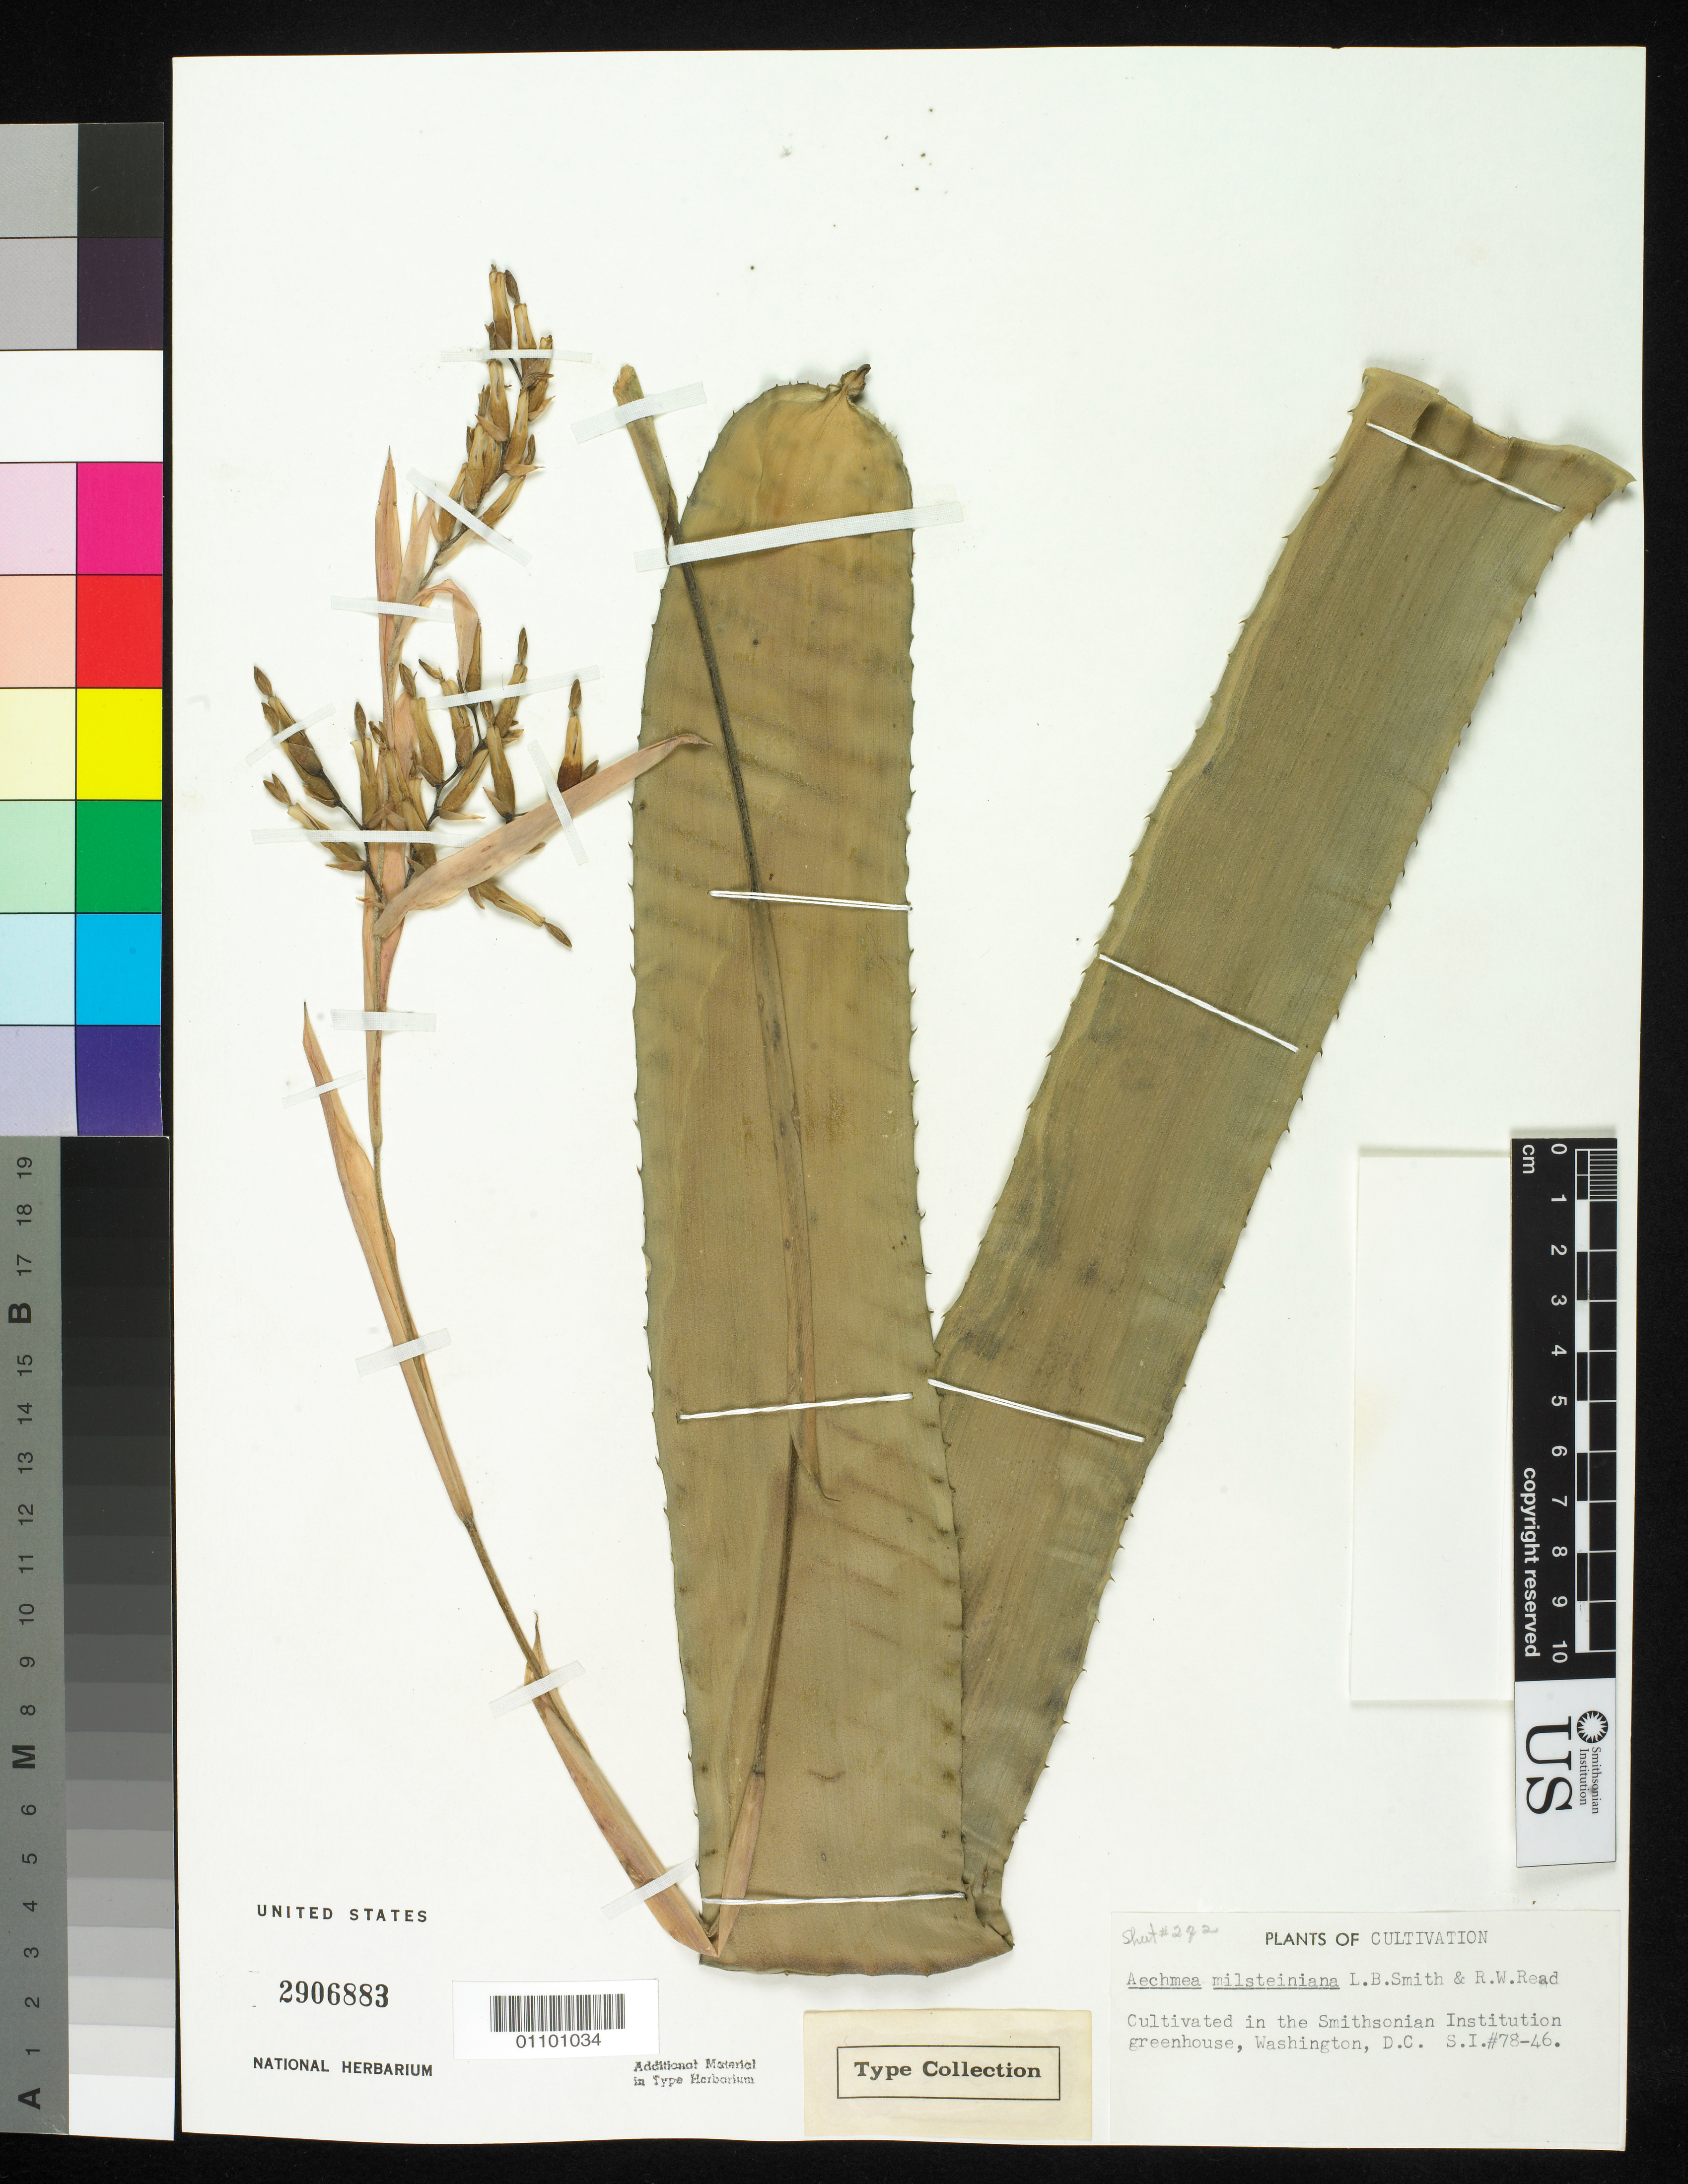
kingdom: Plantae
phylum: Tracheophyta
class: Liliopsida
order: Poales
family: Bromeliaceae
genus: Aechmea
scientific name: Aechmea milsteiniana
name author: L.B. Sm. & Read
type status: Possible Type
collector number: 78-46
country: United States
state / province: District of Columbia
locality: Smithsonian Institution greenhouse, Washington, D.C.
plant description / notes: "Cultivated in the Smithsonian Institution greenhouse, Washington, D.C. S.I. # 78-46." Specimen without collector name or number, or collection date; possibly clonotype material. (Type is Read 3659, also made from cultivation, on 14 June 1978.)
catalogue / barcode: US 2906883